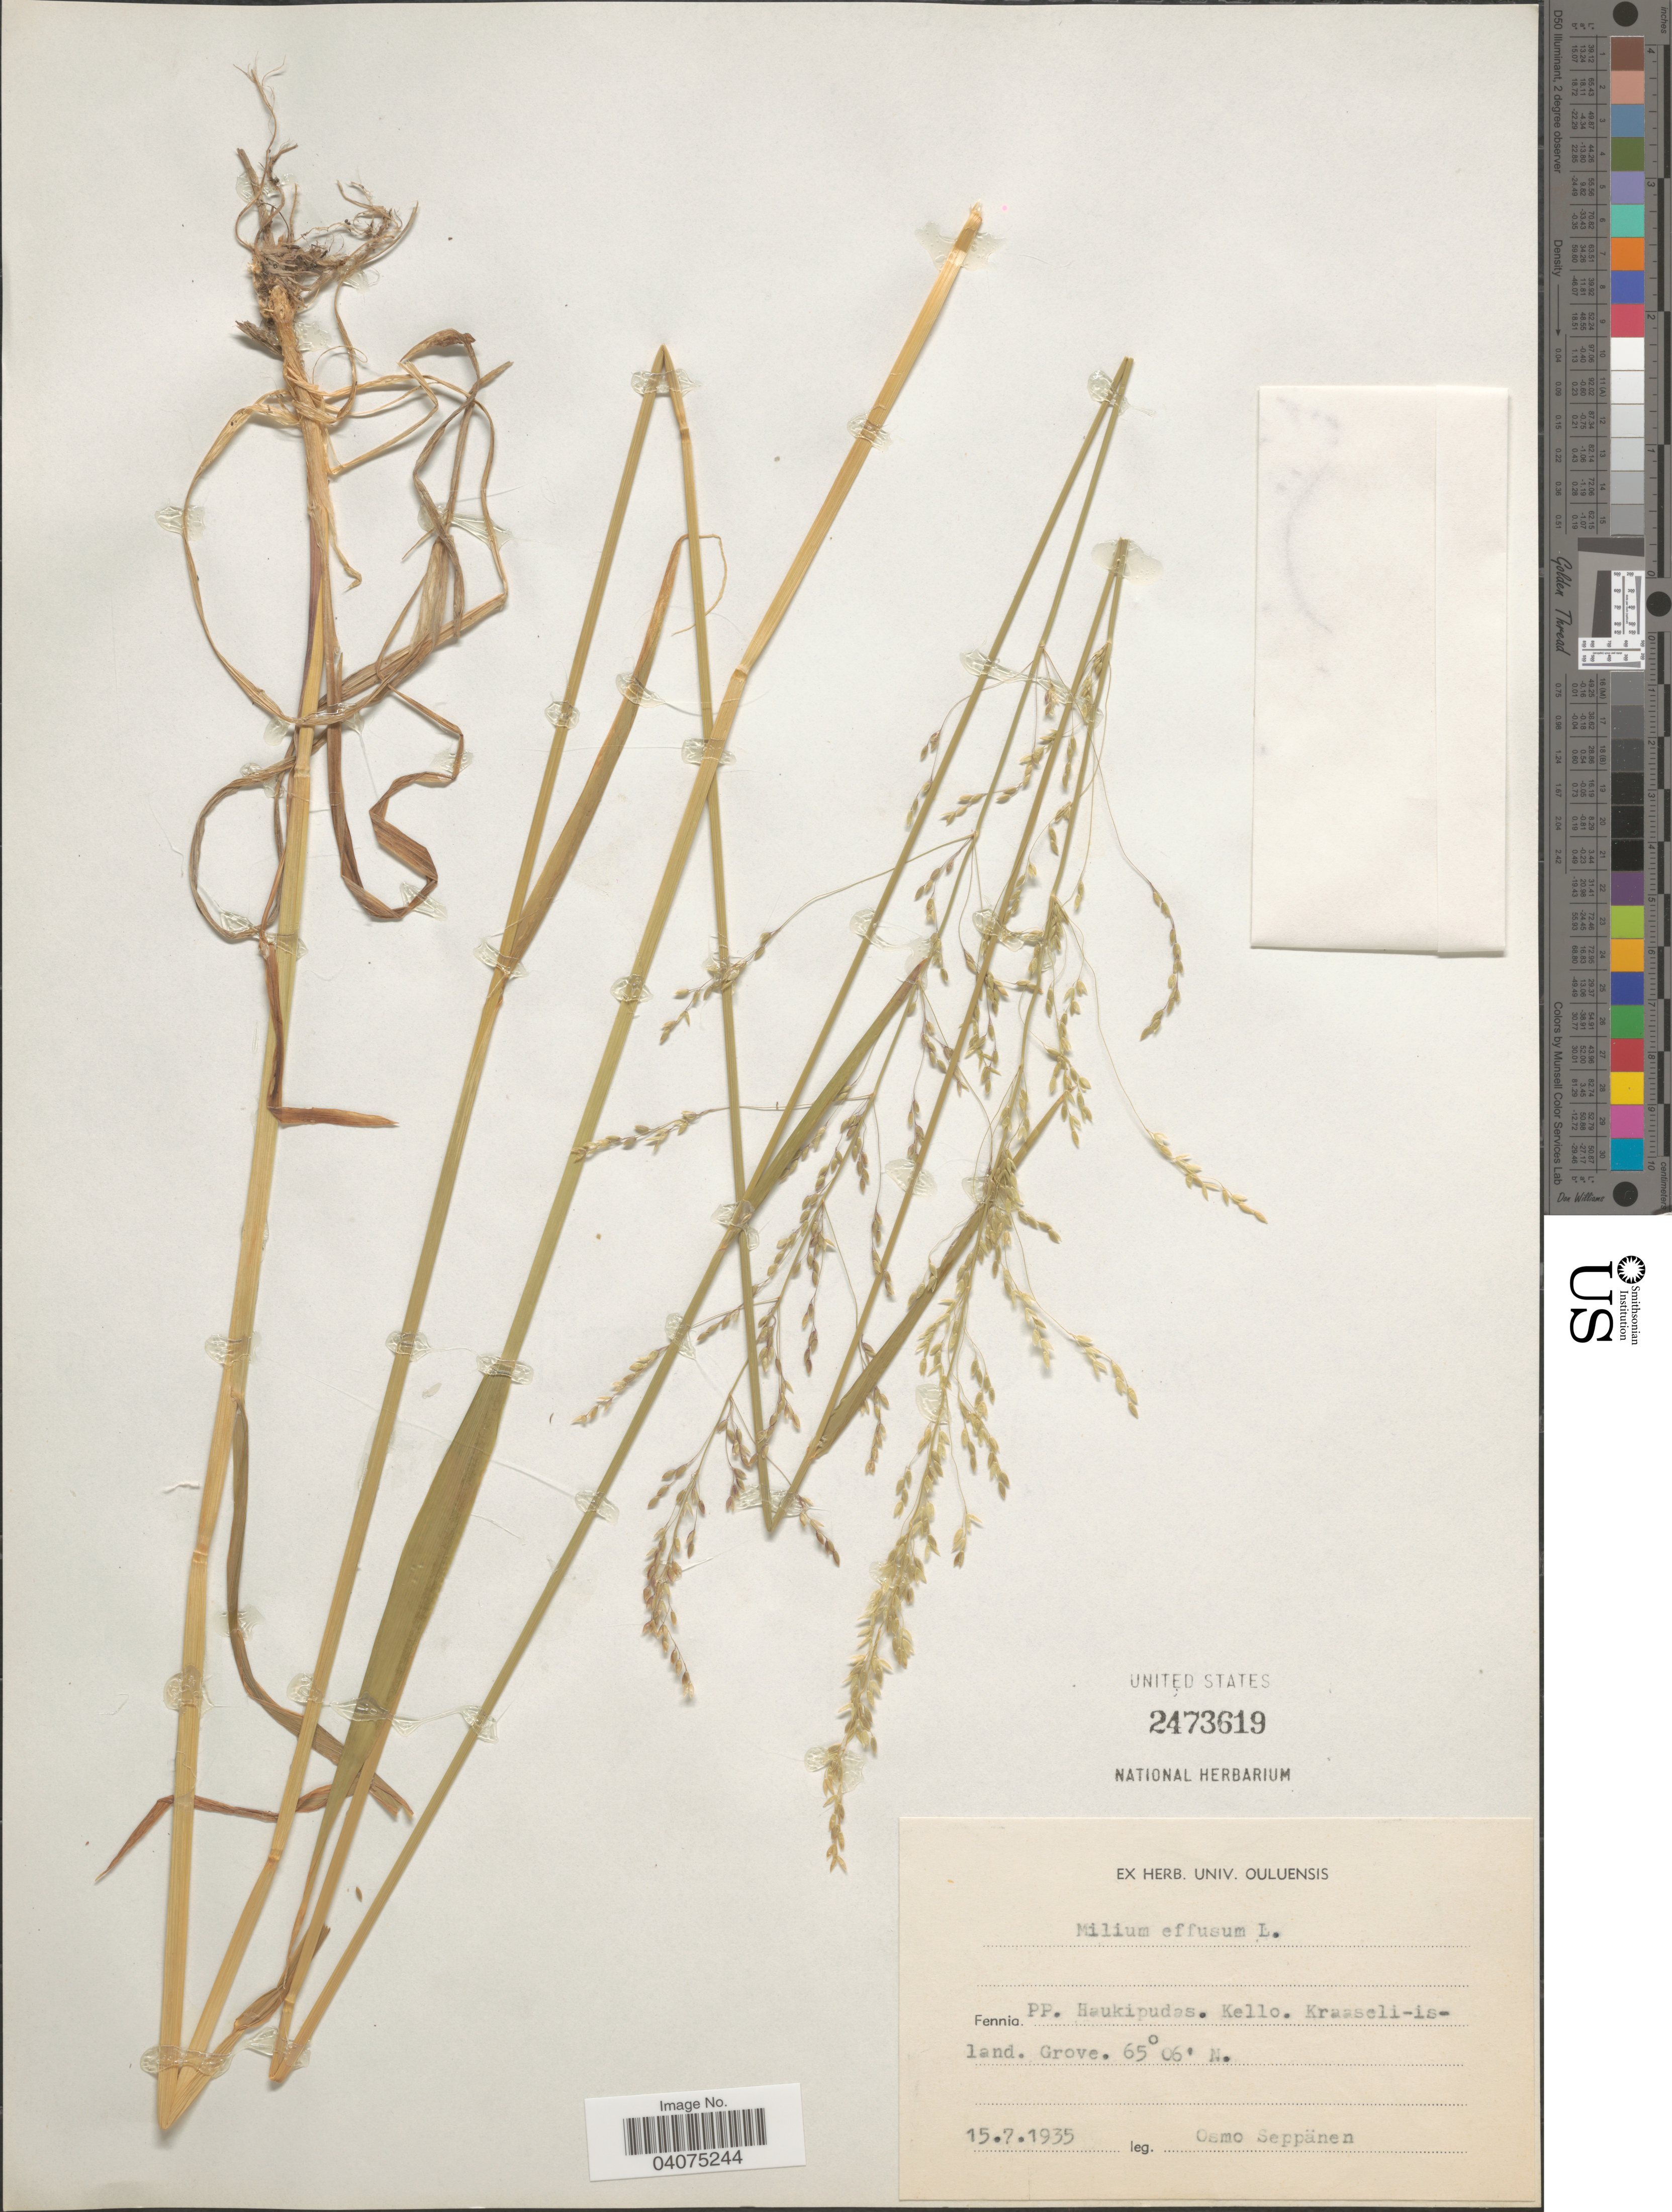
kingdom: Plantae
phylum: Tracheophyta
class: Liliopsida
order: Poales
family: Poaceae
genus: Milium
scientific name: Milium effusum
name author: L.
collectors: O. Seppänen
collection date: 1935-07-15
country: Finland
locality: Fennia. PP. Haukipudas. Kello. Kraaseli-island. Grove.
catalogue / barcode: US 2473619